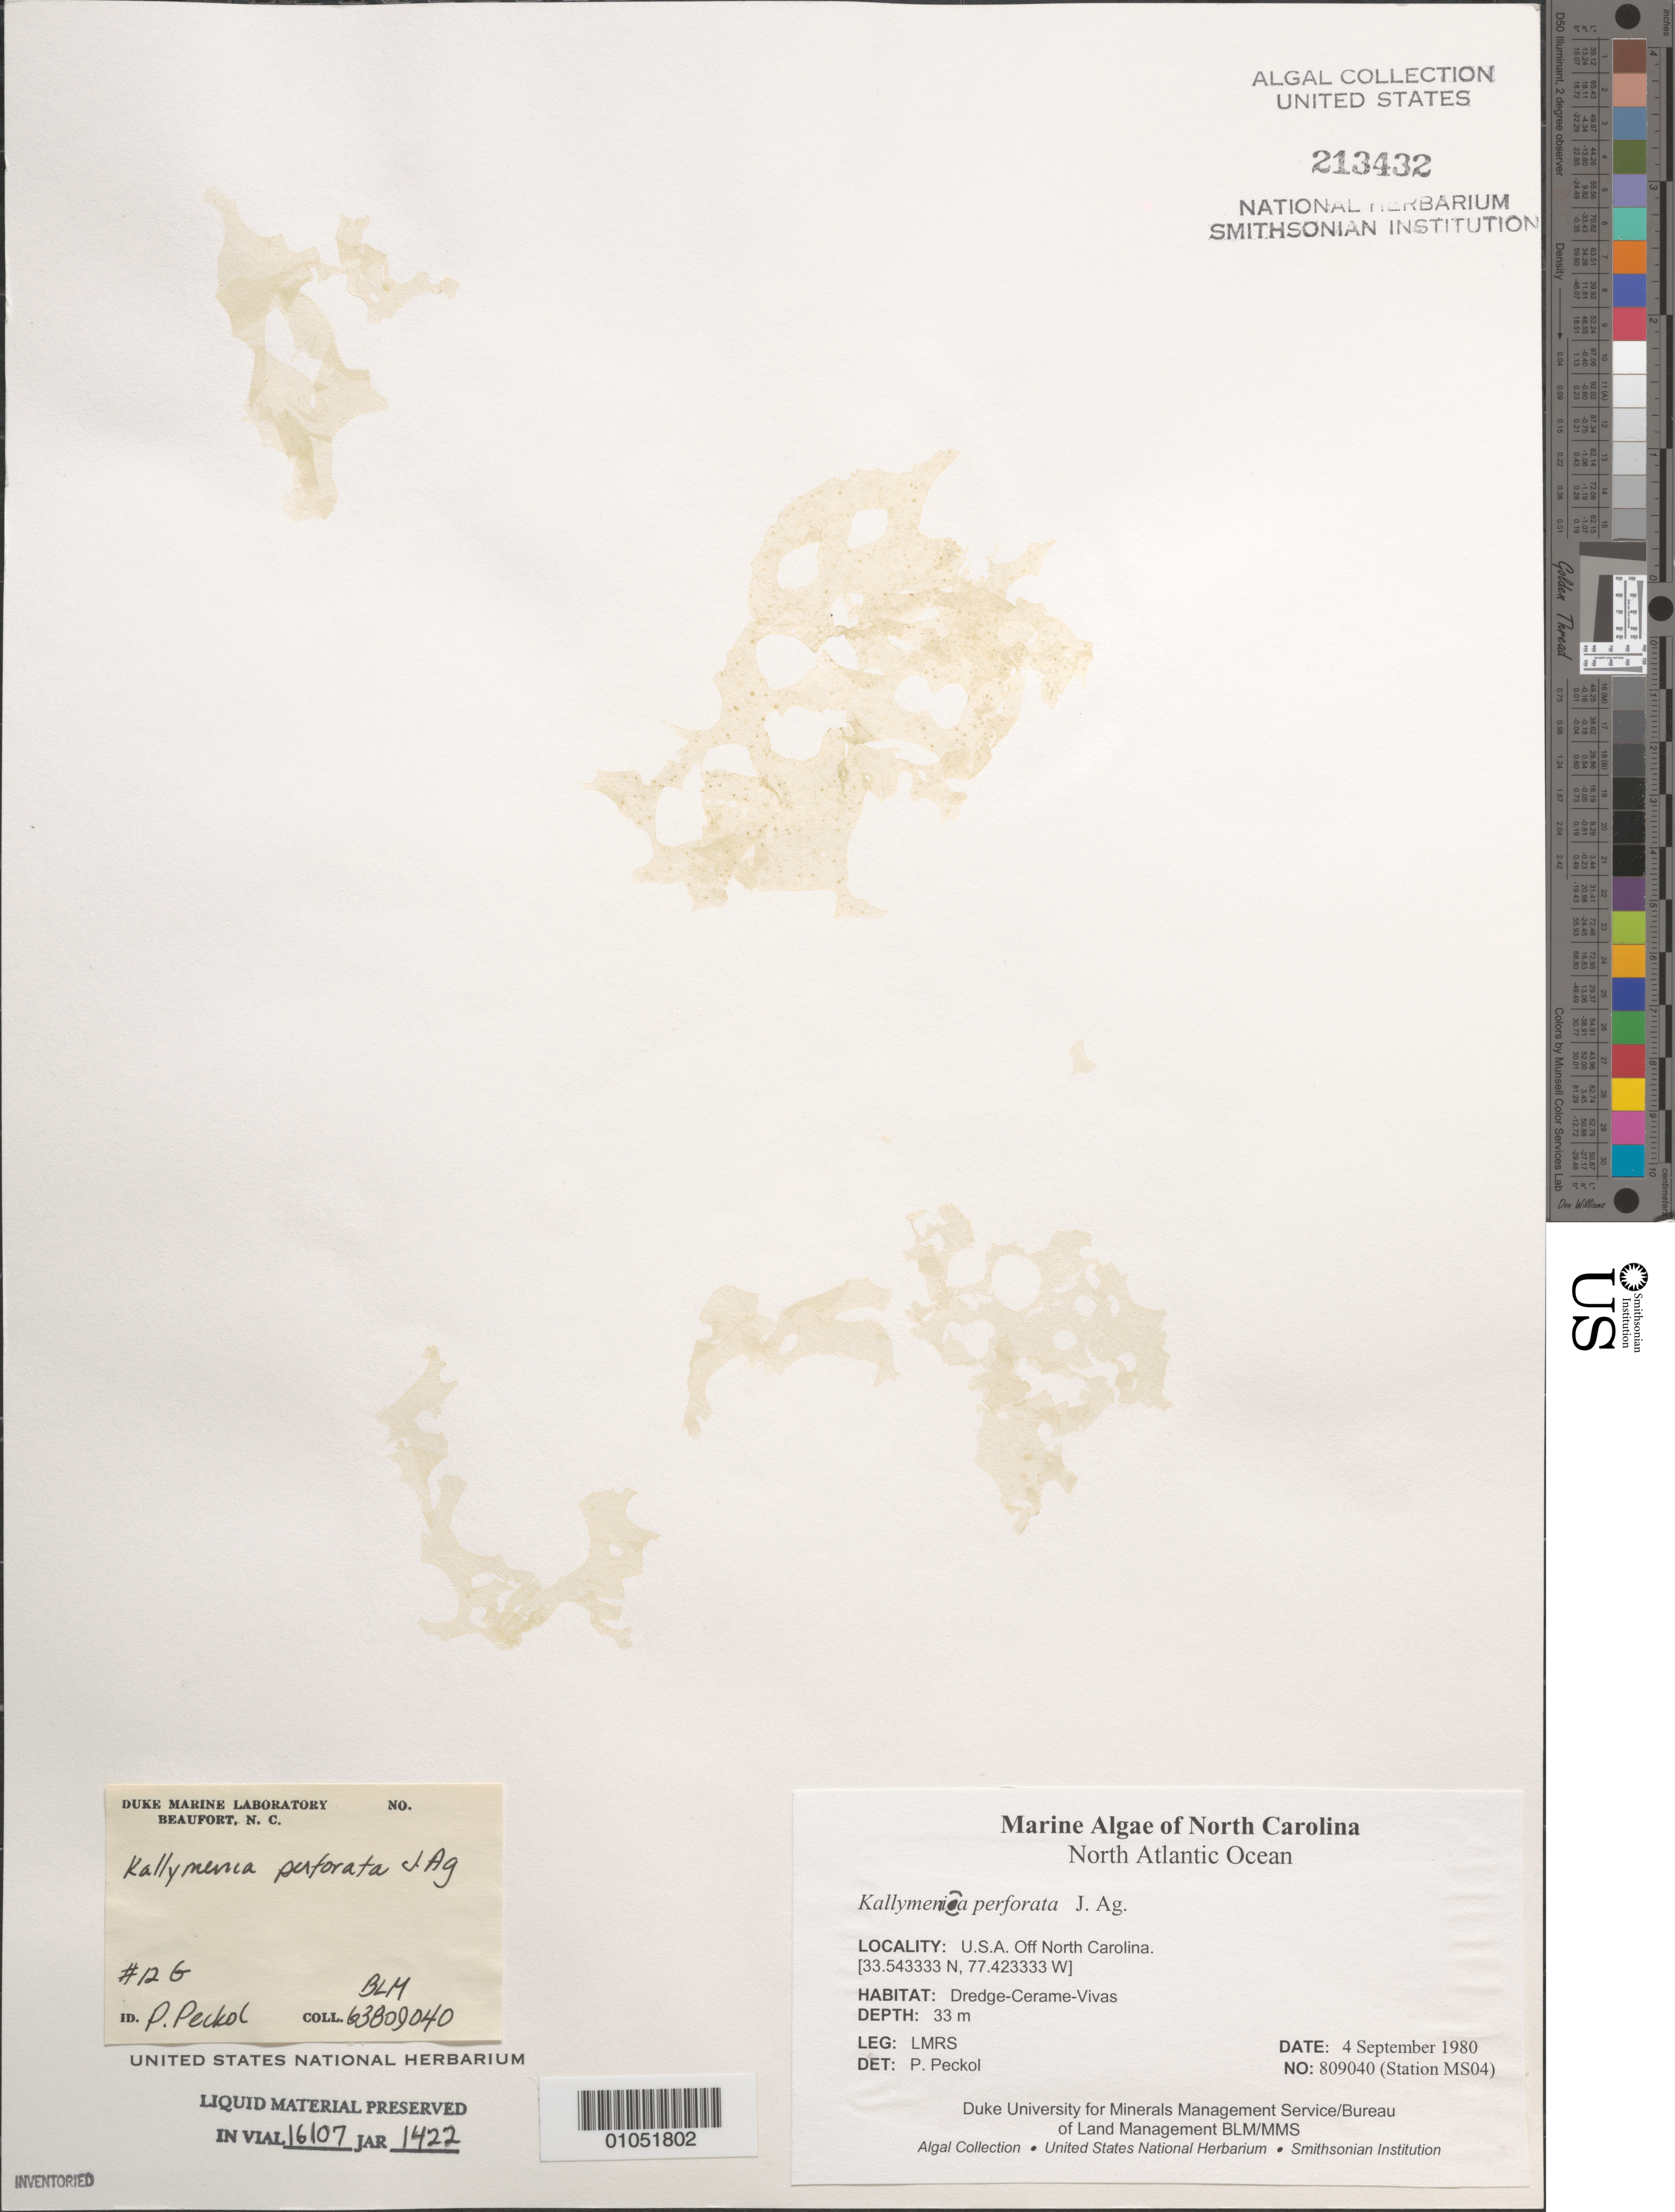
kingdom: Plantae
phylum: Rhodophyta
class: Florideophyceae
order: Gigartinales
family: Kallymeniaceae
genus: Kallymenia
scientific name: Kallymenia perforata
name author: J. Agardh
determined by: Peckol, P.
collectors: LMRS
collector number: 809040 (Station MS04)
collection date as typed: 04 Sep 1980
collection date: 1980-09-04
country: United States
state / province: North Carolina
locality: North Atlantic Ocean off North Carolina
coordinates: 33.543333 N, 77.423333 W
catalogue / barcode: US 213432